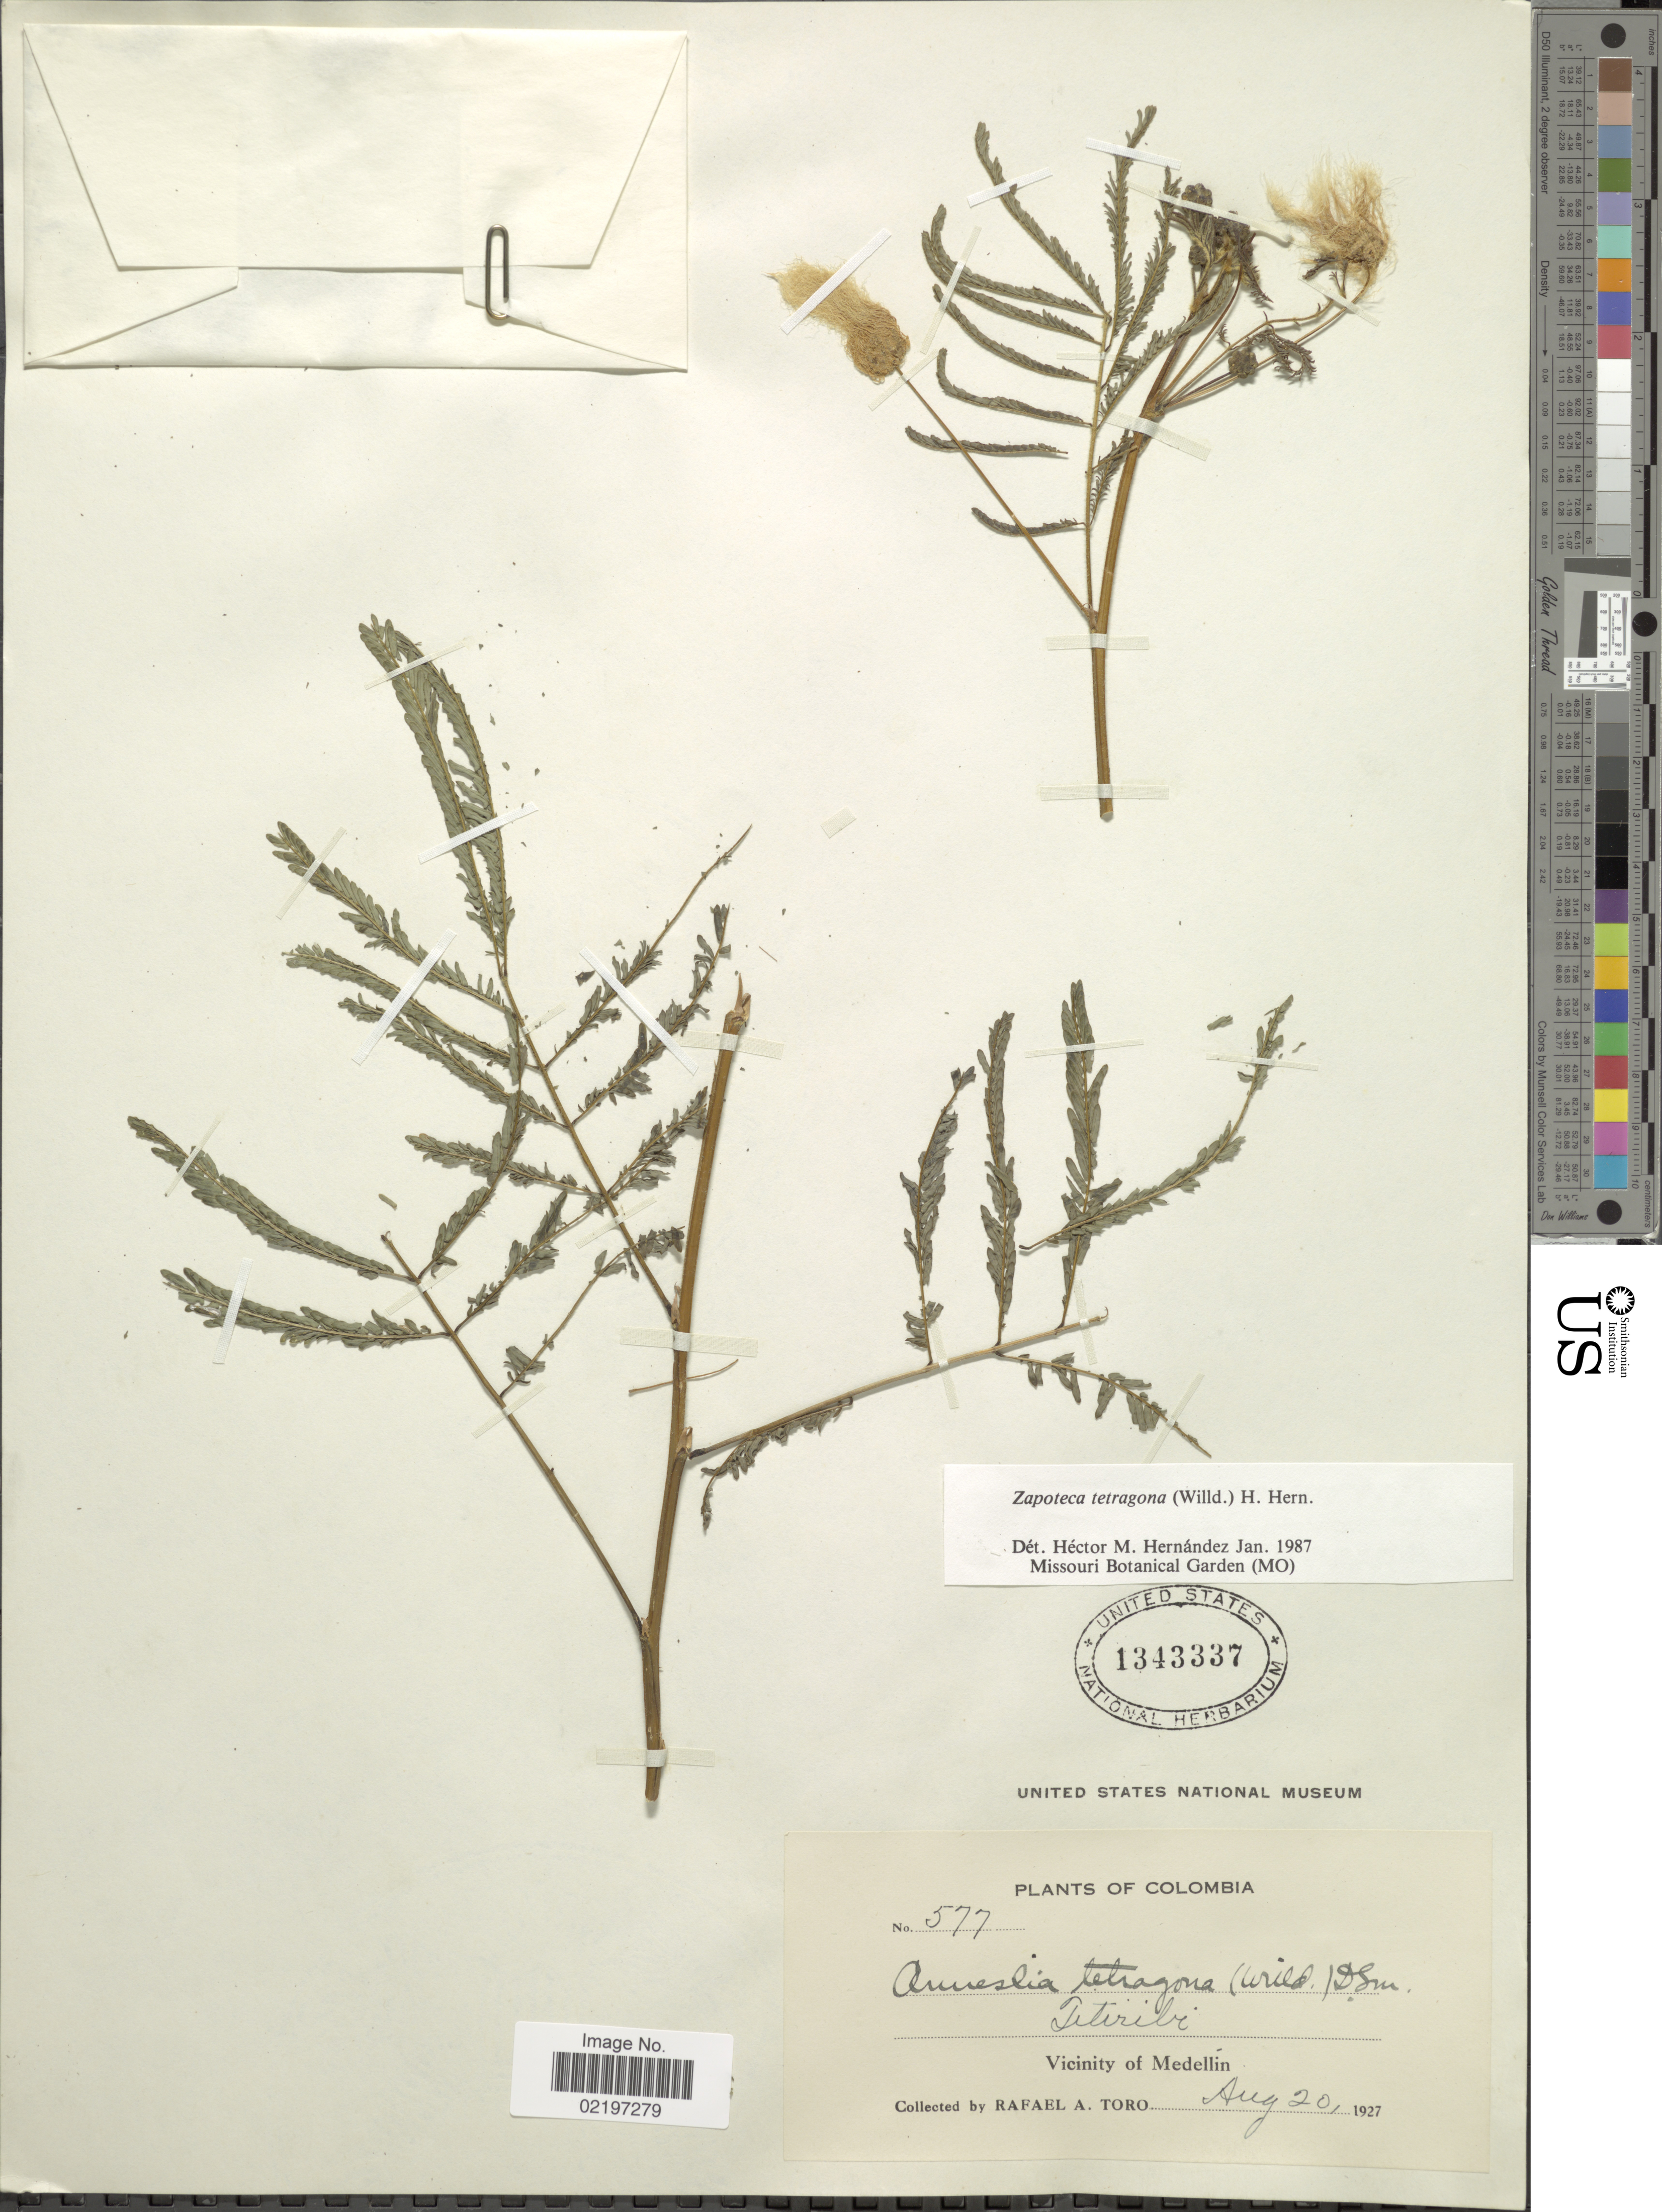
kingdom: Plantae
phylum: Tracheophyta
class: Magnoliopsida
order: Fabales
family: Fabaceae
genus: Zapoteca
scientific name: Zapoteca tetragona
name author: (Willd.) H.M. Hern.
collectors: R. A. Toro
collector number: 577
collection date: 1927-08-20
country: Colombia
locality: Titiribi, Vicinity of Medellin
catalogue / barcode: US 1343337